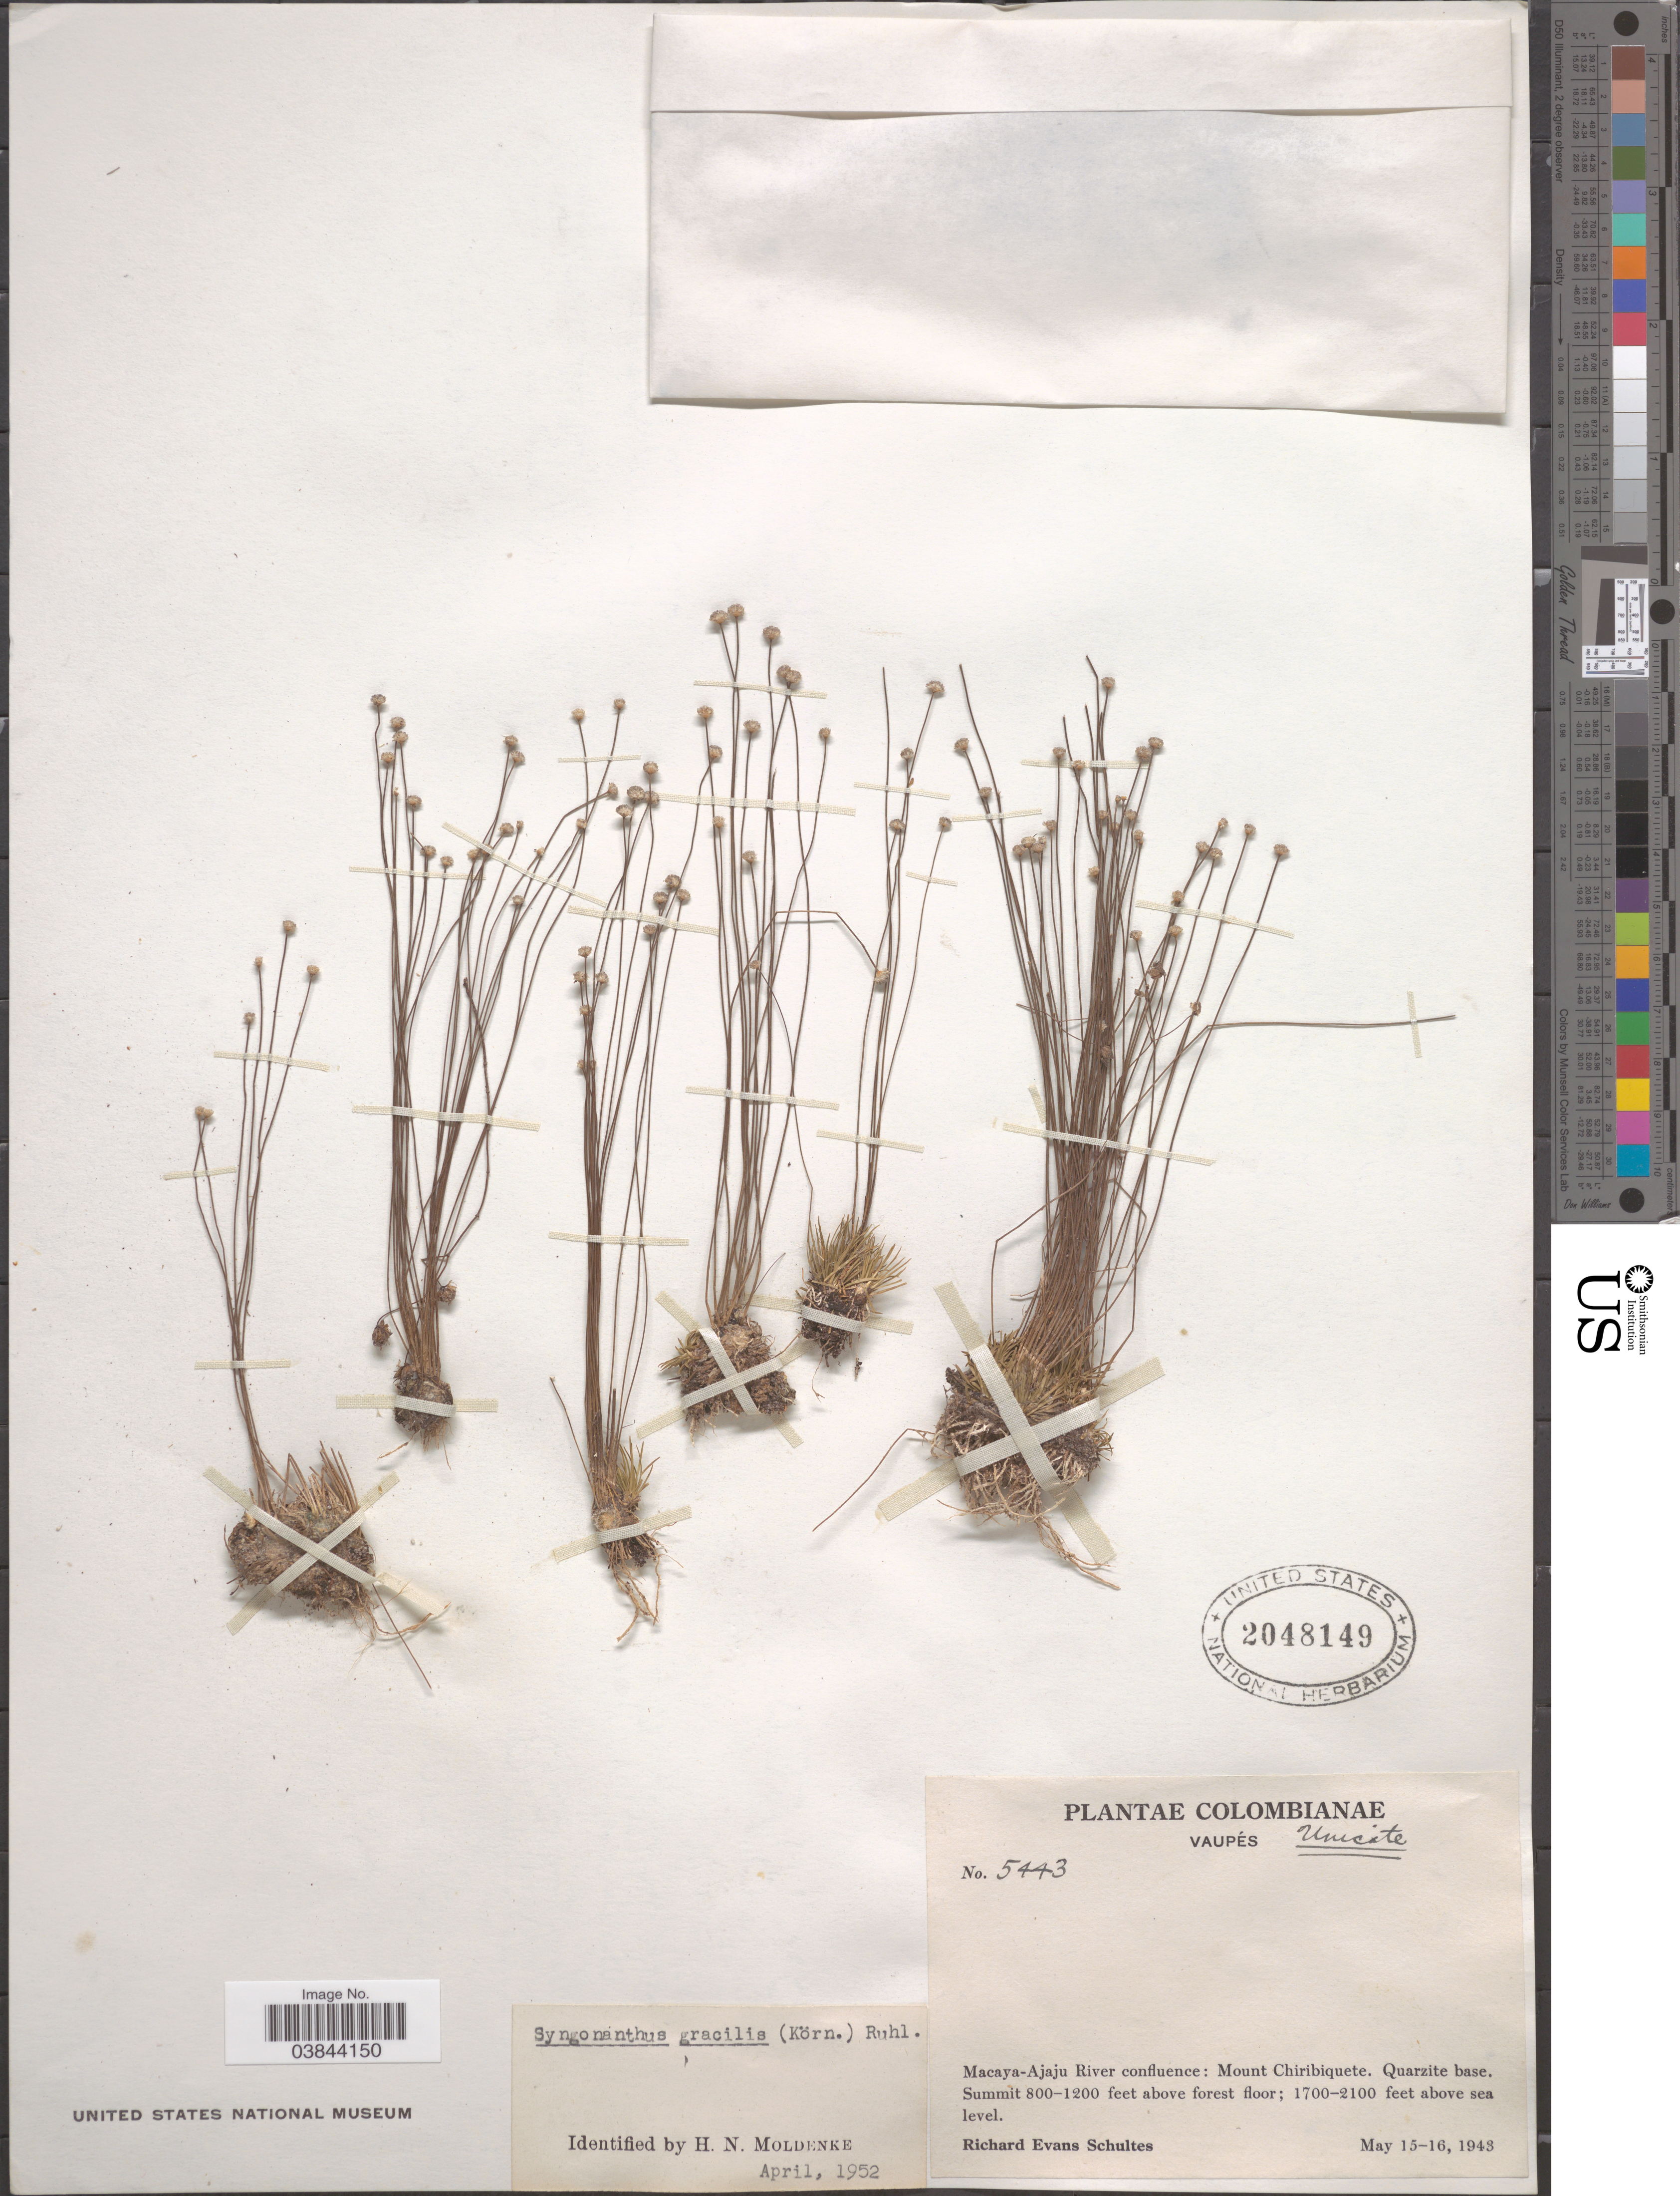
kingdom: Plantae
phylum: Tracheophyta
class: Liliopsida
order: Poales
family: Eriocaulaceae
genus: Syngonanthus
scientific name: Syngonanthus gracilis var. gracilis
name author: (Bong.) Ruhland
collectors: R. E. Schultes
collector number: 5443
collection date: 1943-05-15/1943-05-16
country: Colombia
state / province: Vaupés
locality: Macaya-Ajaju River confluence: Mount Chiribiquete. Quarzite base.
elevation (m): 518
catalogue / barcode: US 2048149